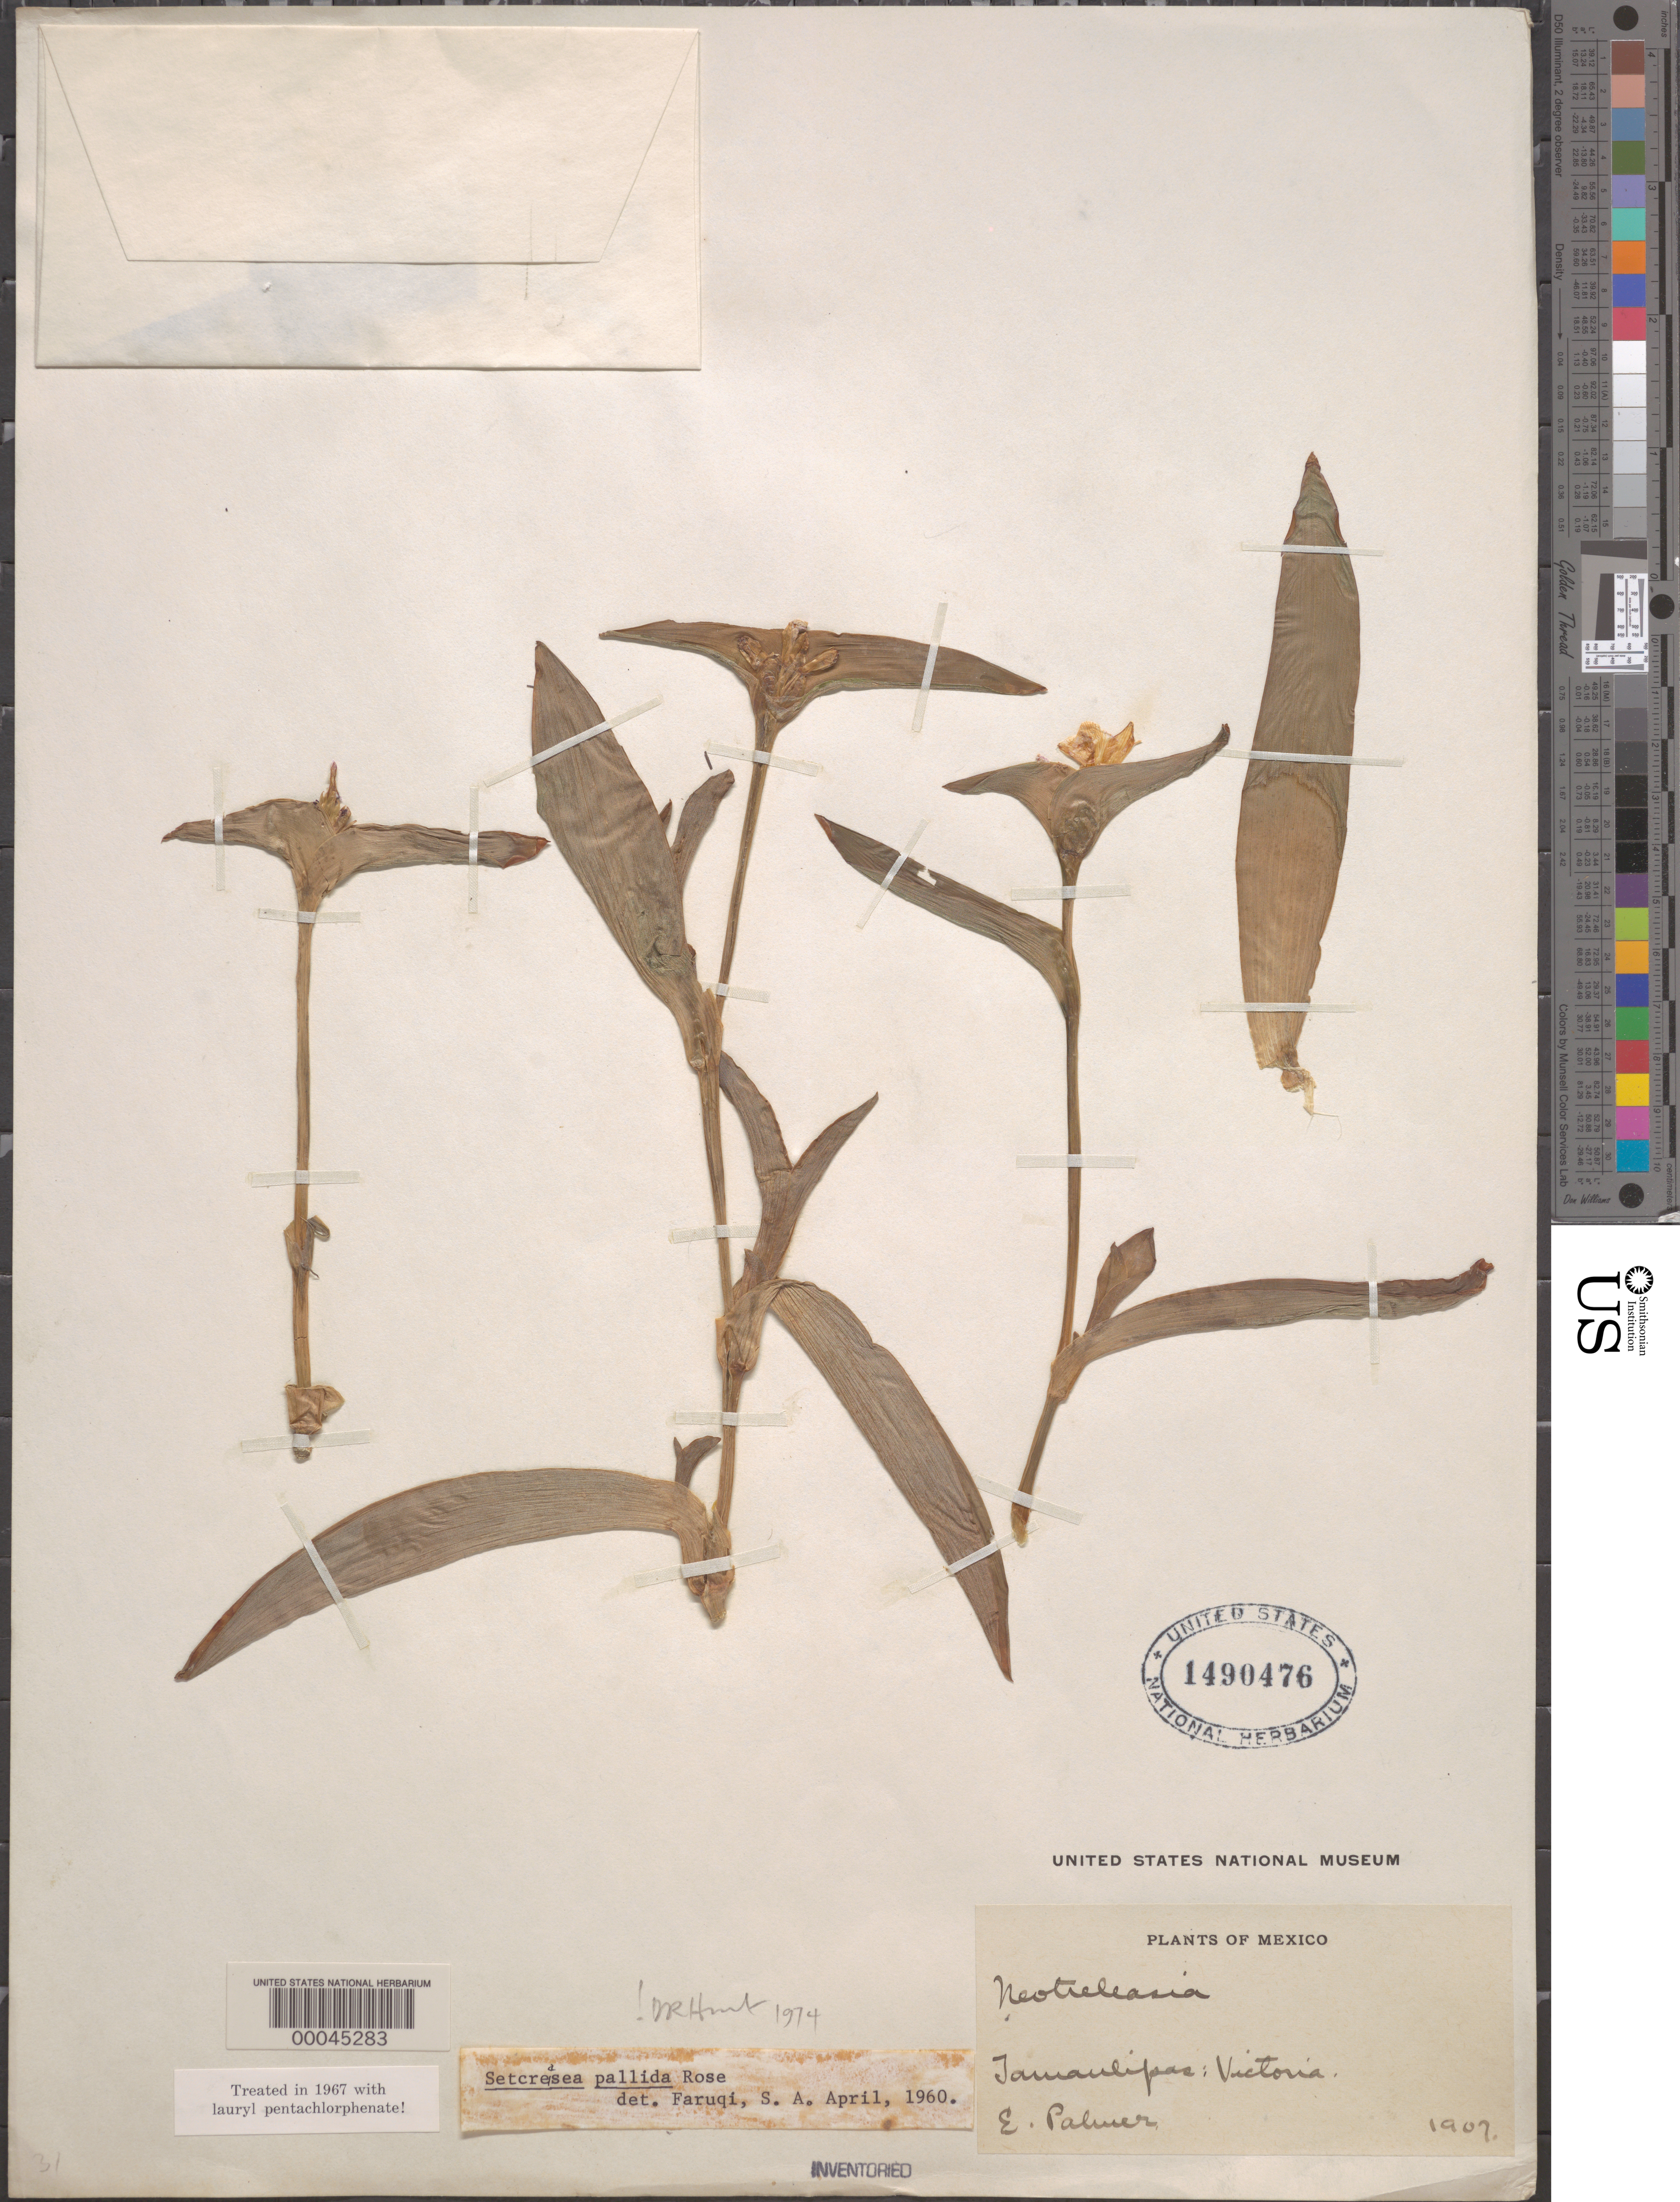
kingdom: Plantae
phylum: Tracheophyta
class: Liliopsida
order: Commelinales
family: Commelinaceae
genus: Tradescantia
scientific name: Tradescantia pallida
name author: (Rose) D.R. Hunt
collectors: E. Palmer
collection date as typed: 1907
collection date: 1907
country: Mexico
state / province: Tamaulipas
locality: Victoria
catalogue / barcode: US 1490476